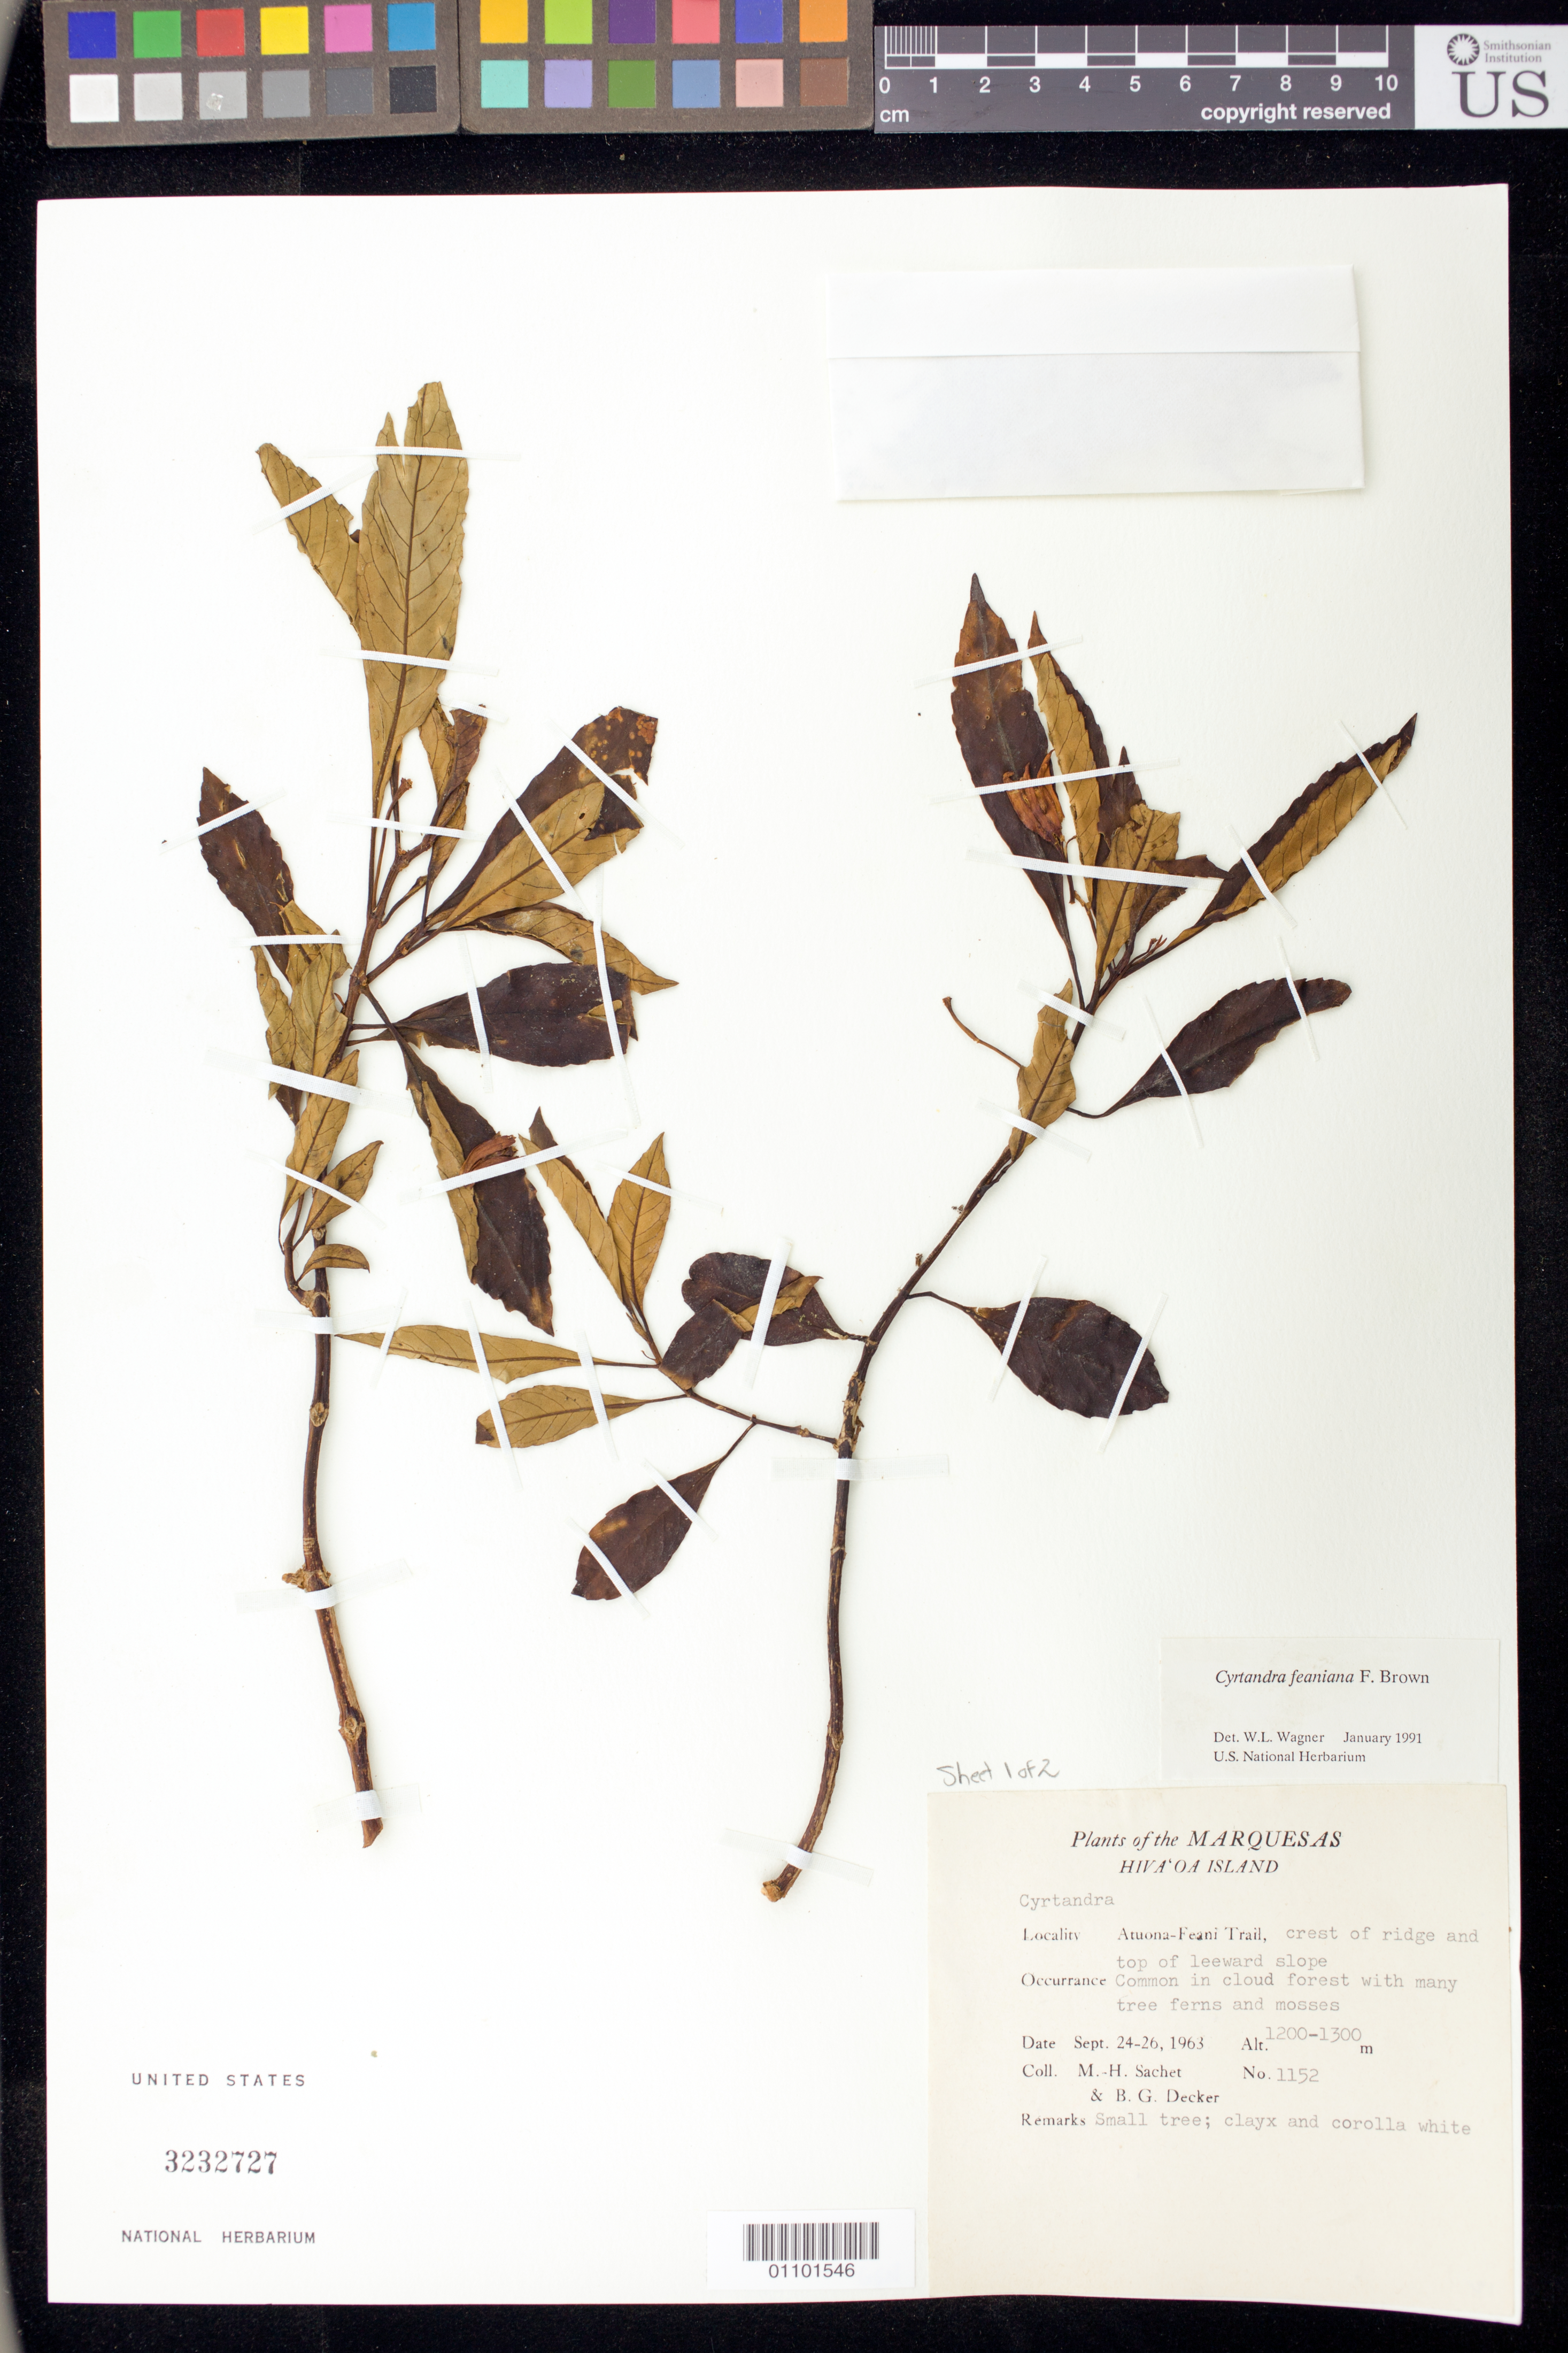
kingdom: Plantae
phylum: Tracheophyta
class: Magnoliopsida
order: Lamiales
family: Gesneriaceae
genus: Cyrtandra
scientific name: Cyrtandra feaniana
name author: F. Br.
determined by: Wagner, W. L., (BOT), Smithsonian Institution - National Museum of Natural History (UNITED STATES)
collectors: M.-H. Sachet & B. G. Decker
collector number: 1152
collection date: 1963-09-24/1963-09-26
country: French Polynesia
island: Hiva Oa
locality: Atuona-Feani Trail, crest of ridge and top of leeward slope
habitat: Common in cloud forest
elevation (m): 1200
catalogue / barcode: US 3232727